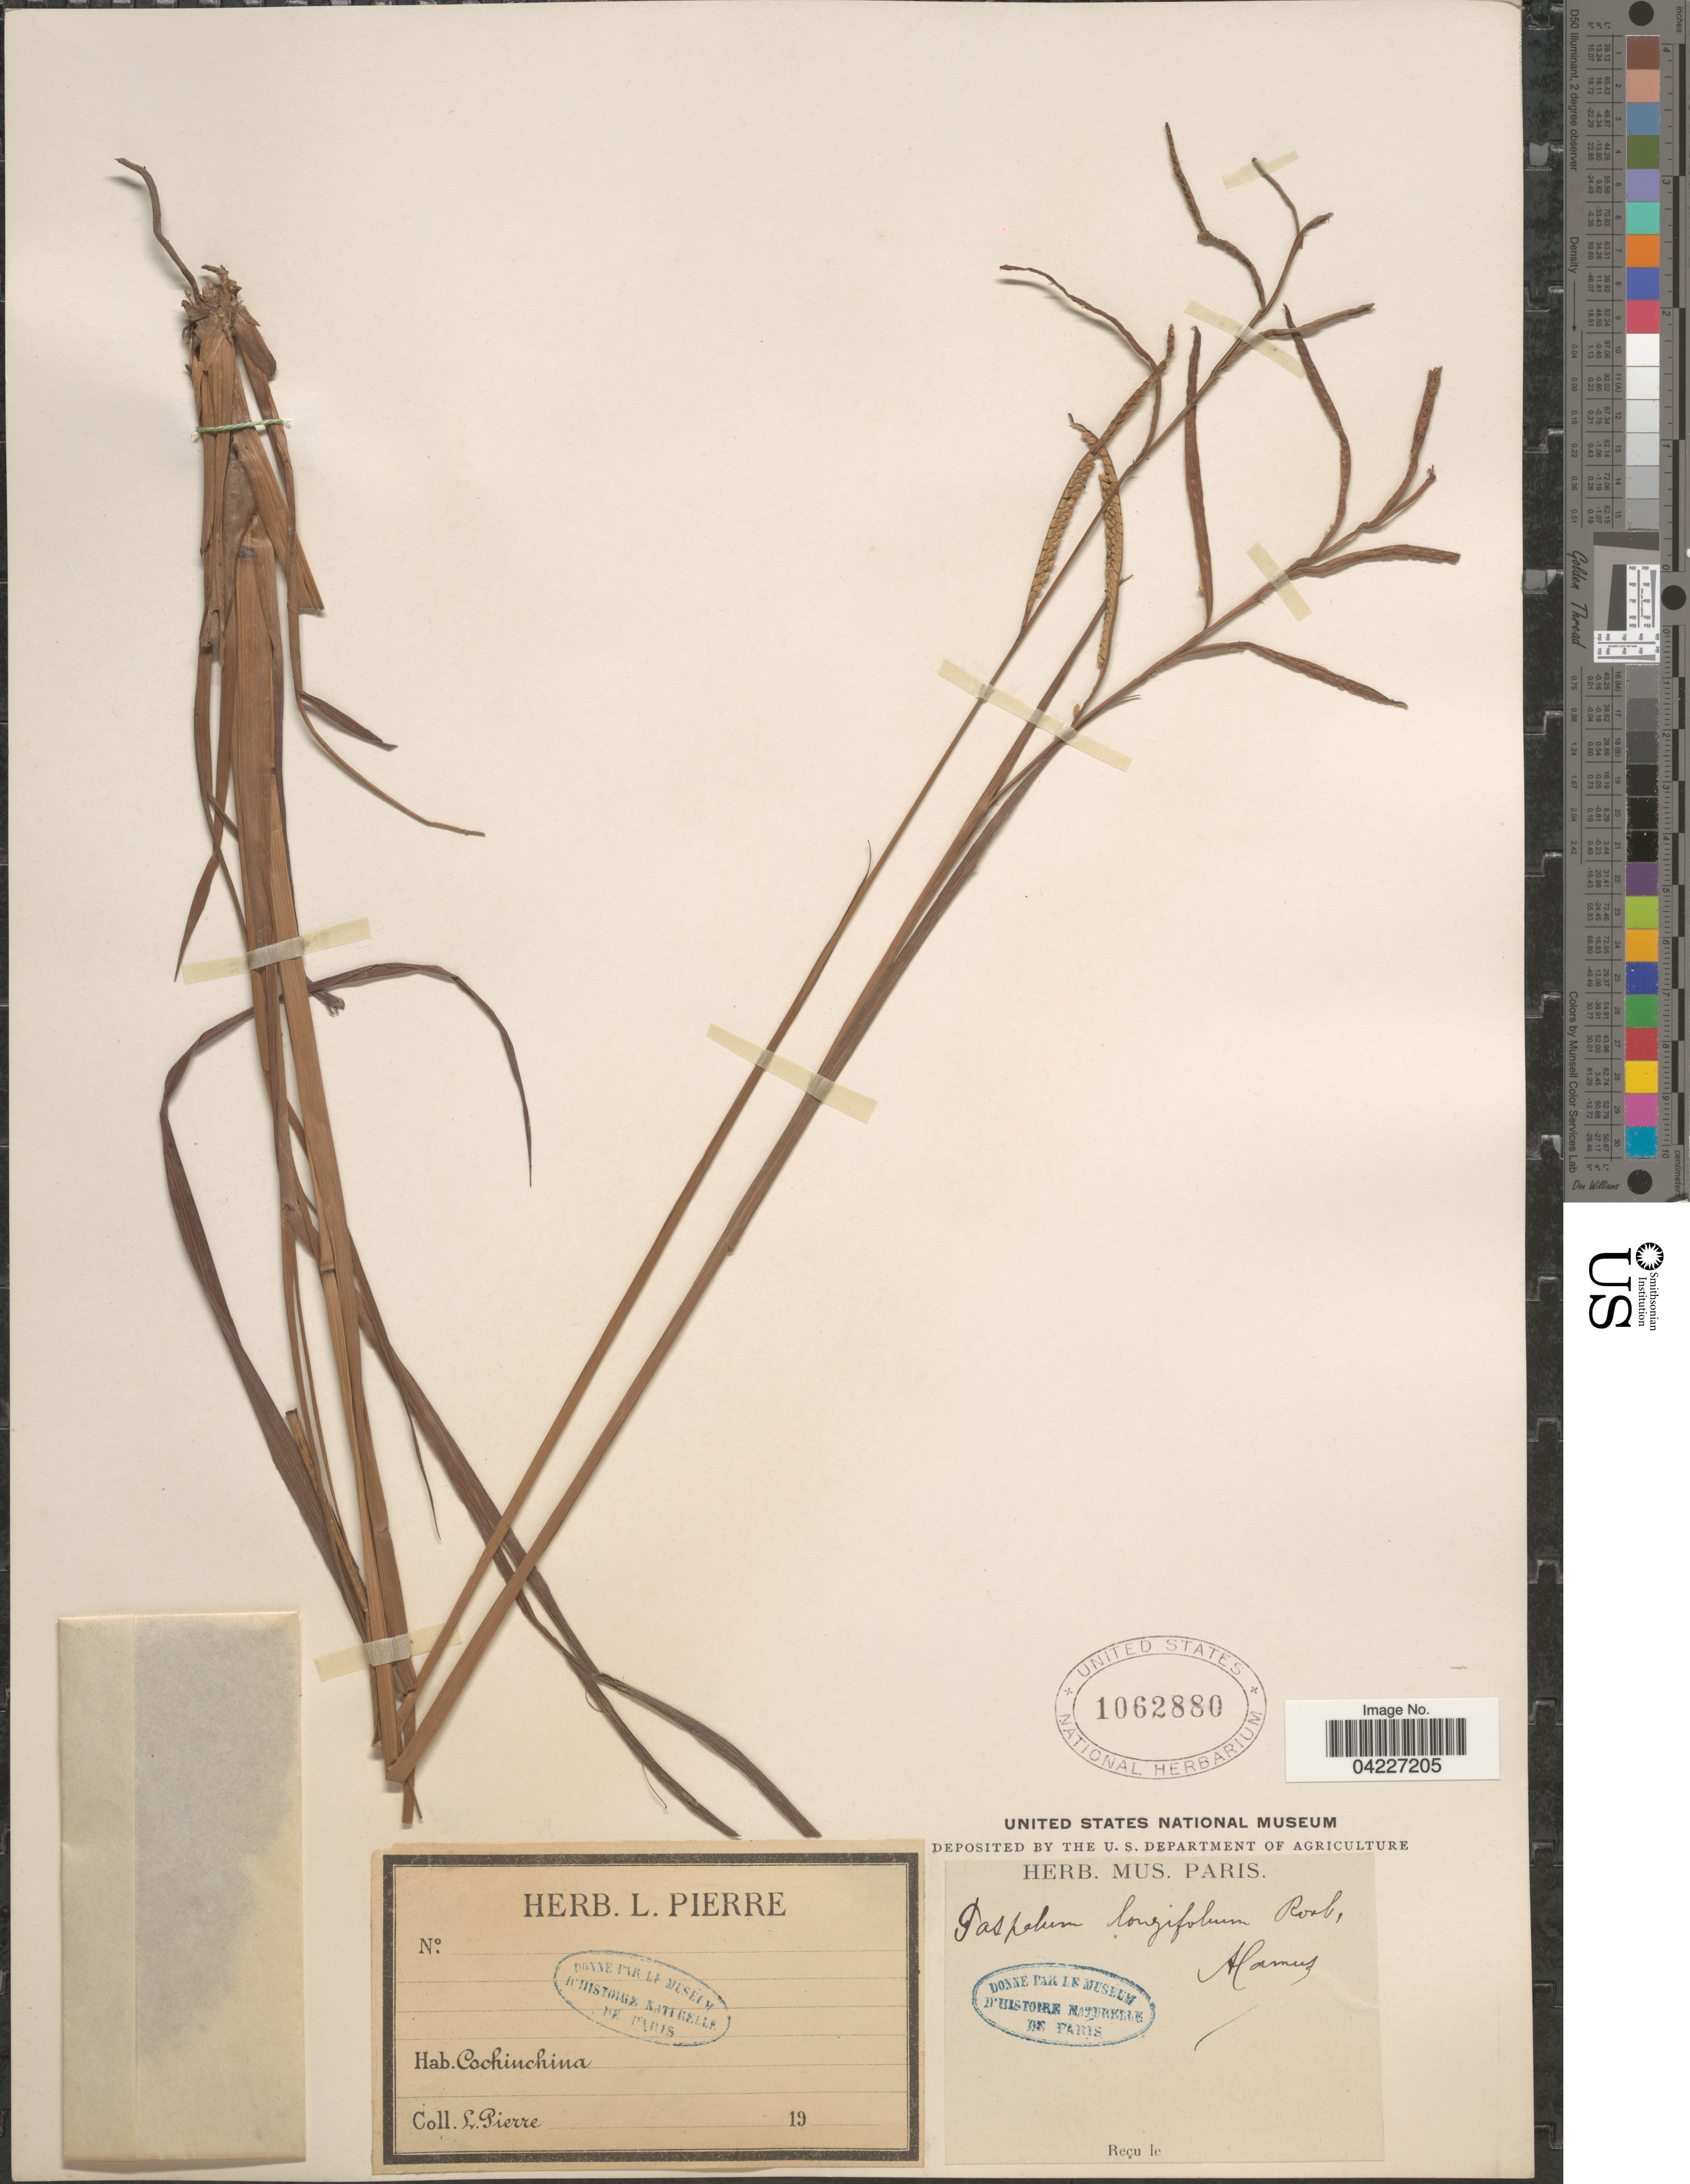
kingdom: Plantae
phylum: Tracheophyta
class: Liliopsida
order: Poales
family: Poaceae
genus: Paspalum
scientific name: Paspalum longifolium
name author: Roxb.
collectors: L. Pierre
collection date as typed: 19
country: Vietnam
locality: Cochinchina. Alamus.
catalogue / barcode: US 1062880